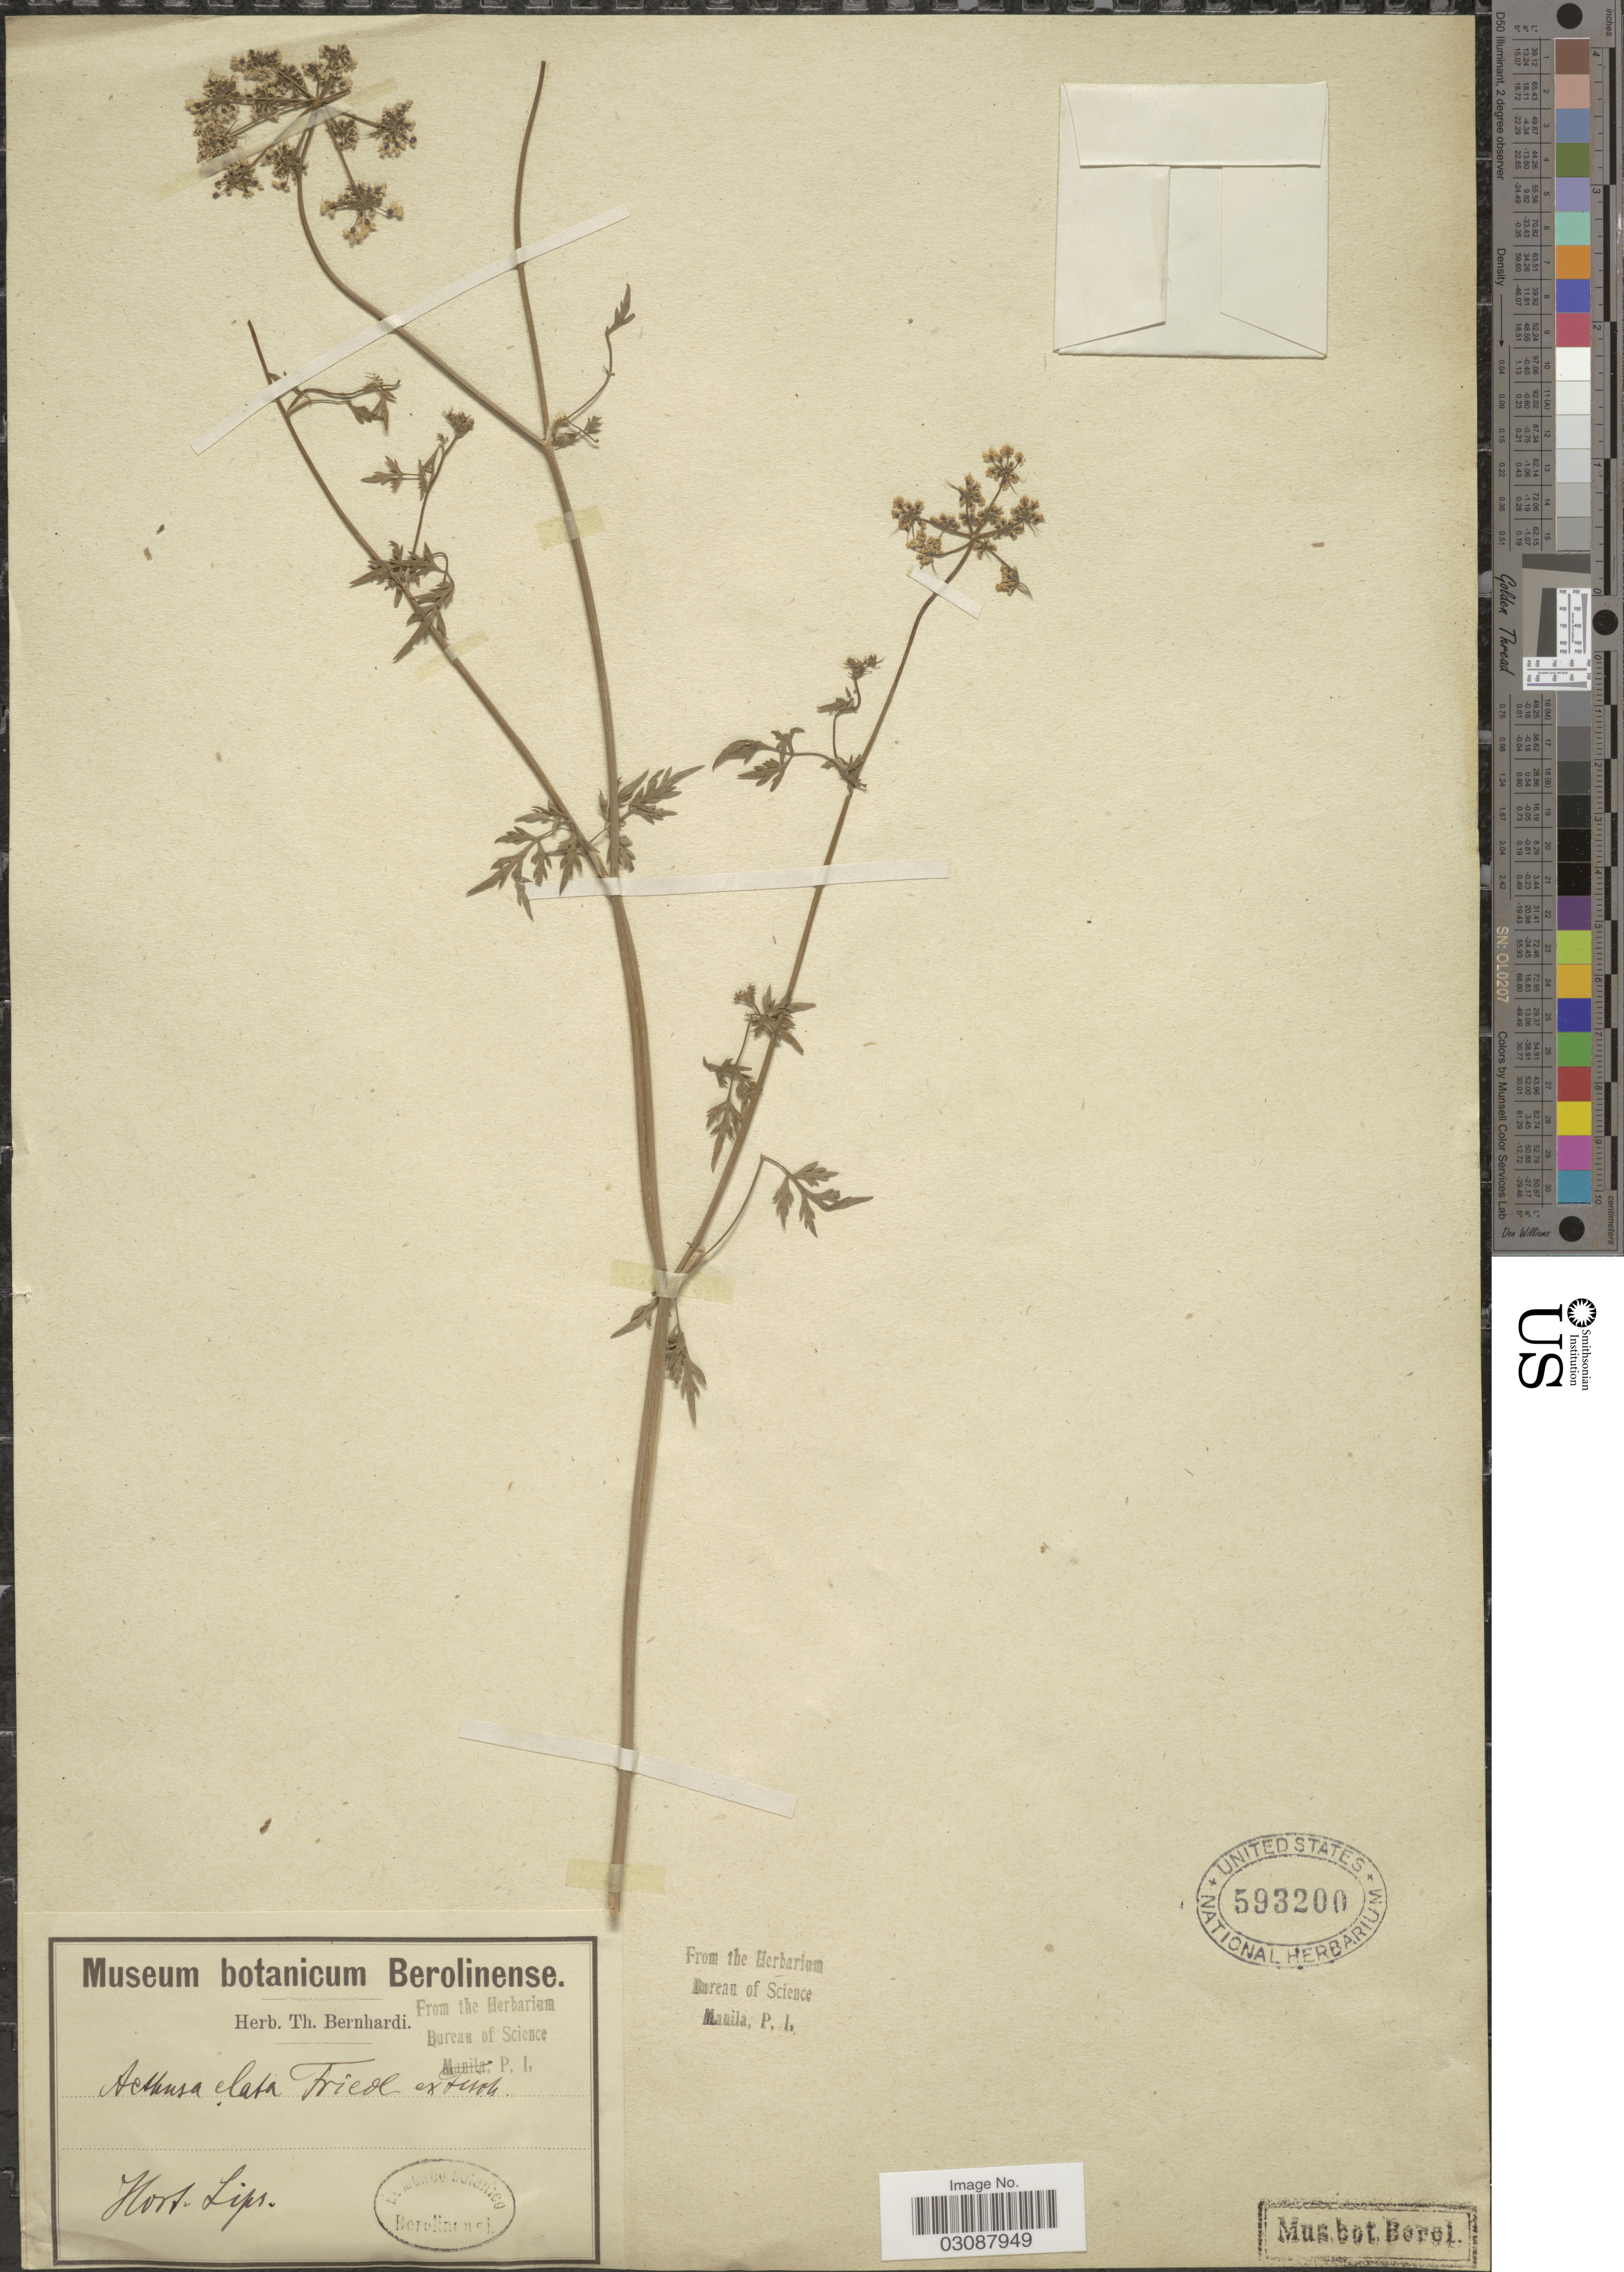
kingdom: Plantae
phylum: Tracheophyta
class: Magnoliopsida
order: Apiales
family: Apiaceae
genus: Aethusa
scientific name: Aethusa cynapium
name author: L.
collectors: Ex herb. Th. Bernhardi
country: Germany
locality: Hort. Lips.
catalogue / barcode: US 593200